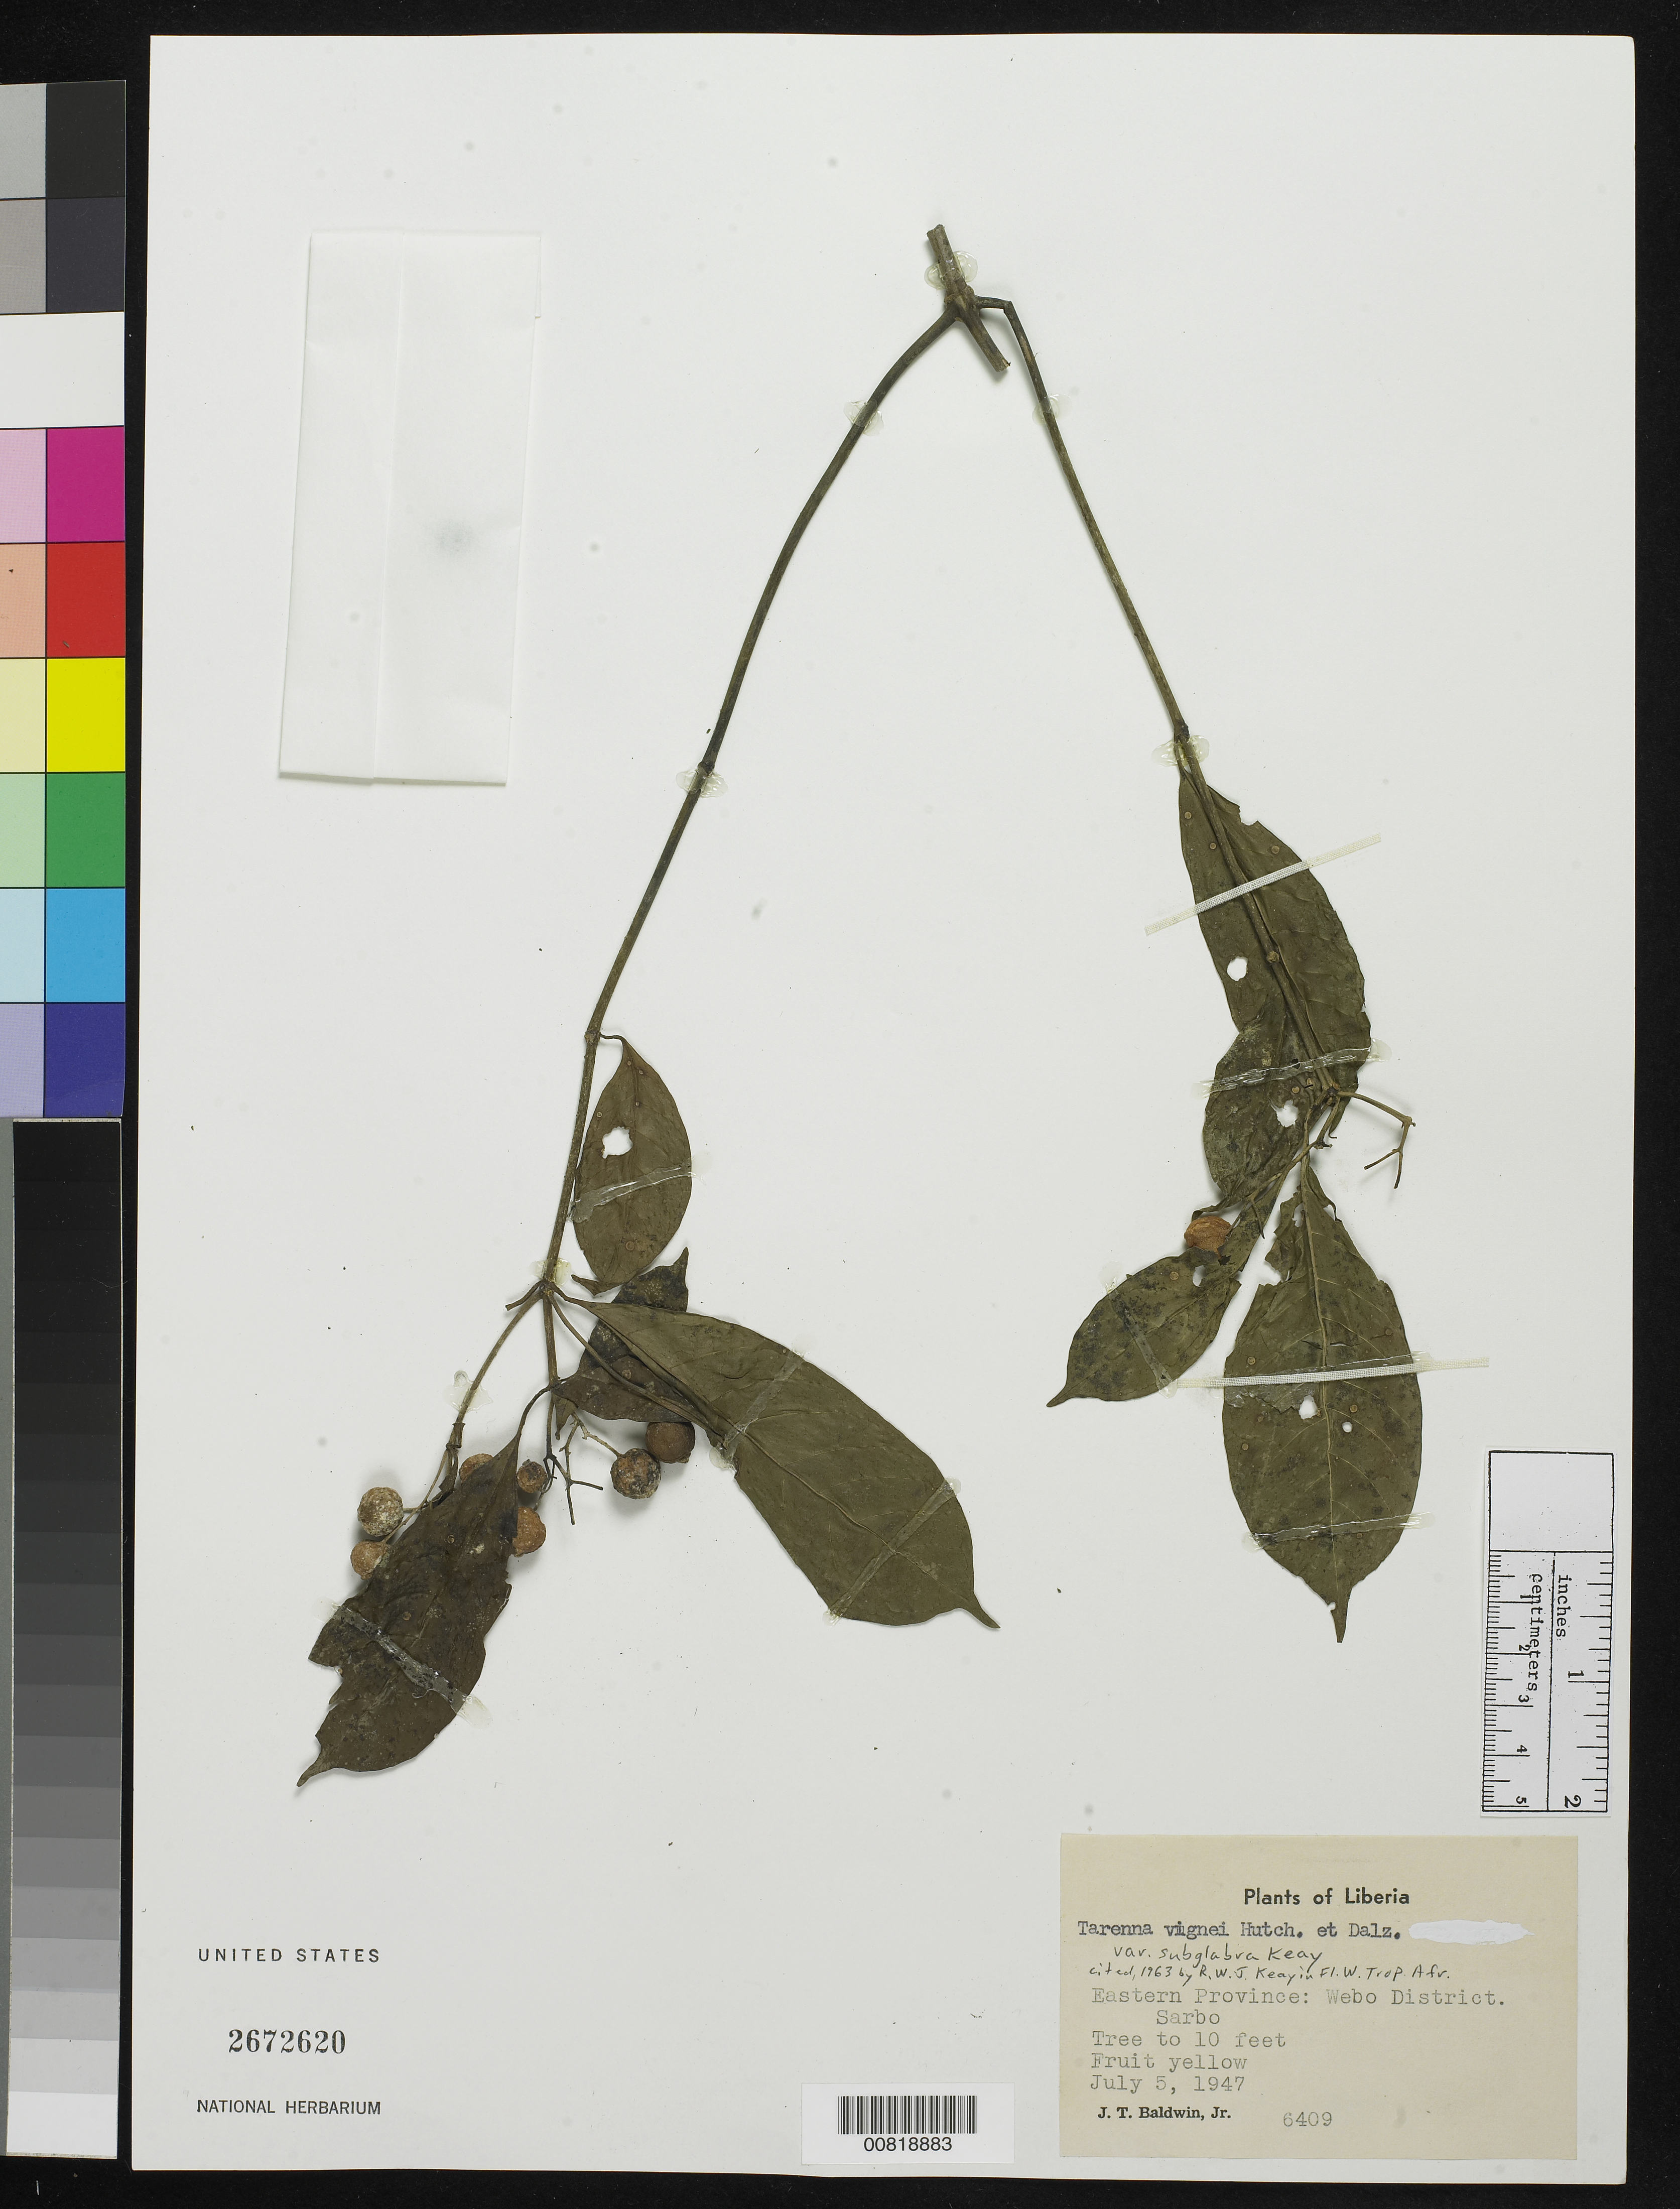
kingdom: Plantae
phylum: Tracheophyta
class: Magnoliopsida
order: Gentianales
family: Rubiaceae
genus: Tarenna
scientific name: Tarenna vigenei var. subglabra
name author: Hutch. & Dalziel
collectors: J. T. Baldwin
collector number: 6409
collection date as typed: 5 Jul 1947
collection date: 1947-07-05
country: Liberia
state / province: River Gee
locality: Eastern Province: Webo District, Sarbo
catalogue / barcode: US 2672620